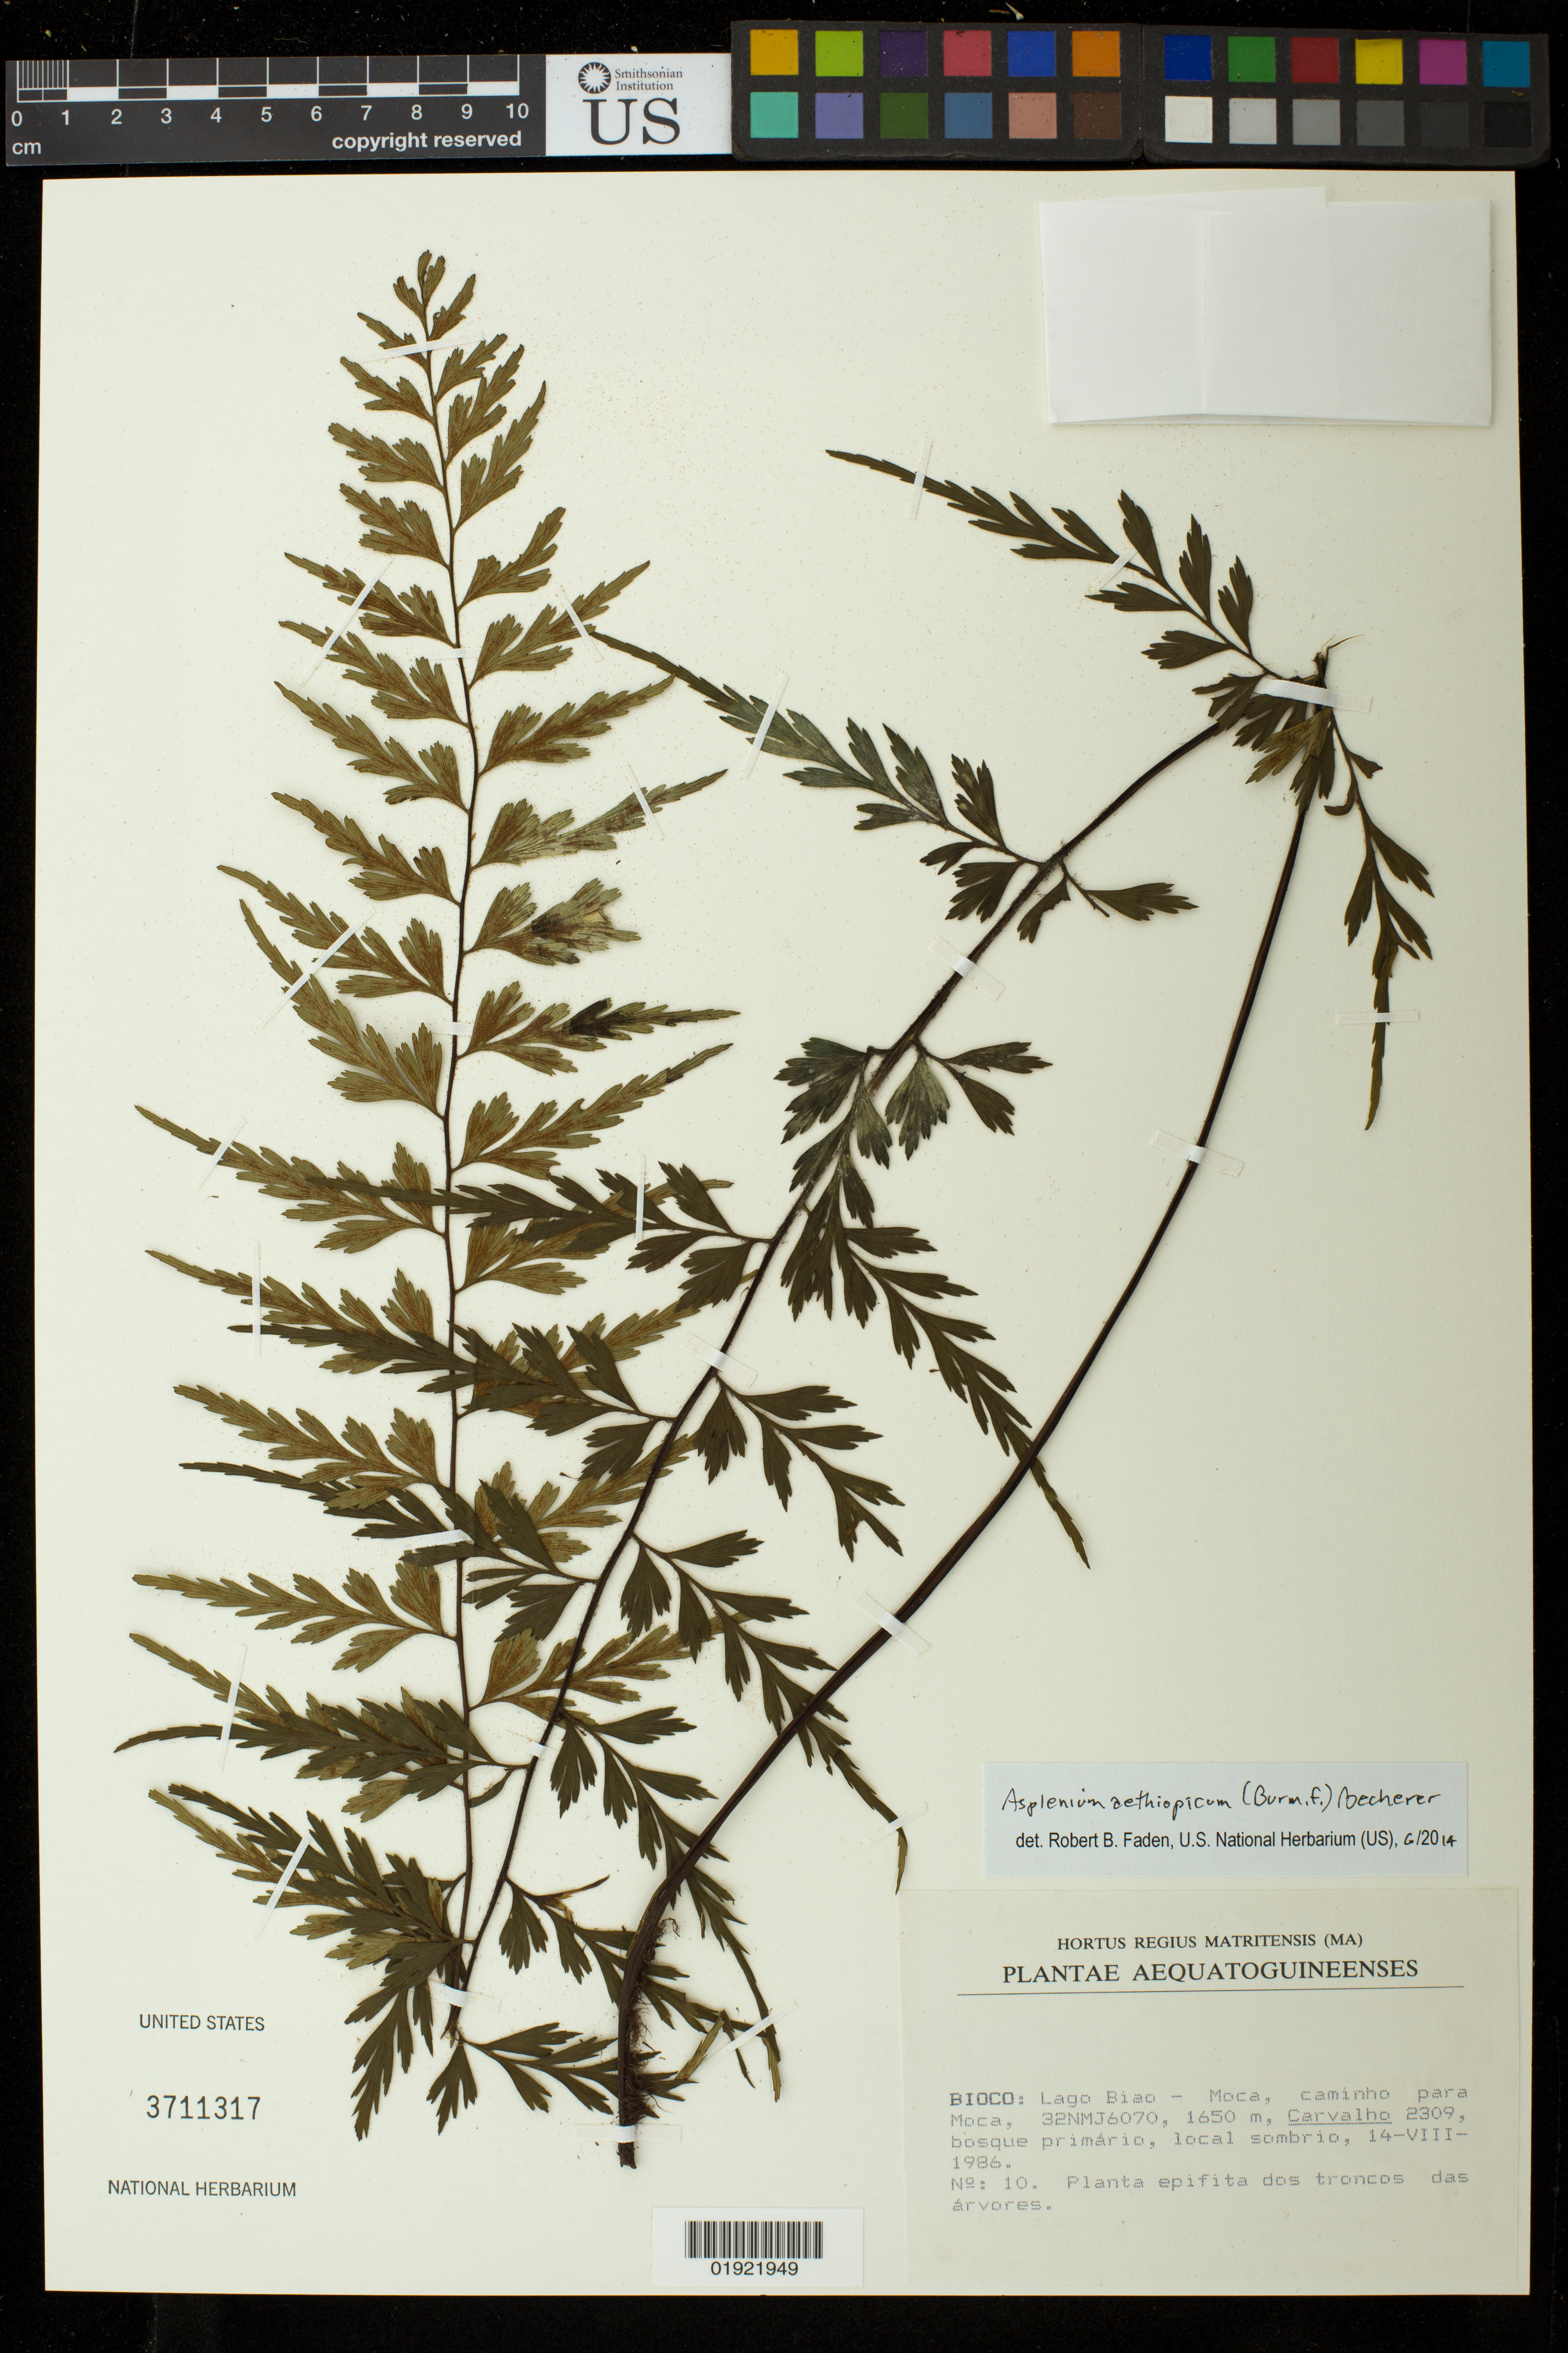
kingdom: Plantae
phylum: Tracheophyta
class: Polypodiopsida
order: Polypodiales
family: Aspleniaceae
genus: Asplenium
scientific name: Asplenium aethiopicum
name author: (Burm. f.) Bech.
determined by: Faden, Robert B., (US), Smithsonian Institution - National Museum of Natural History (UNITED STATES)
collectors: Carvalho, --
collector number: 2309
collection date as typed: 14-VIII-1986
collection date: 1986-08-14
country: Equatorial Guinea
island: Bioko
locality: Lago Biao-Moca, caminho para Moca, 32NMJ6070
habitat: bosque primario, local sombrio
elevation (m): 1650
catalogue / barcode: US 3711317